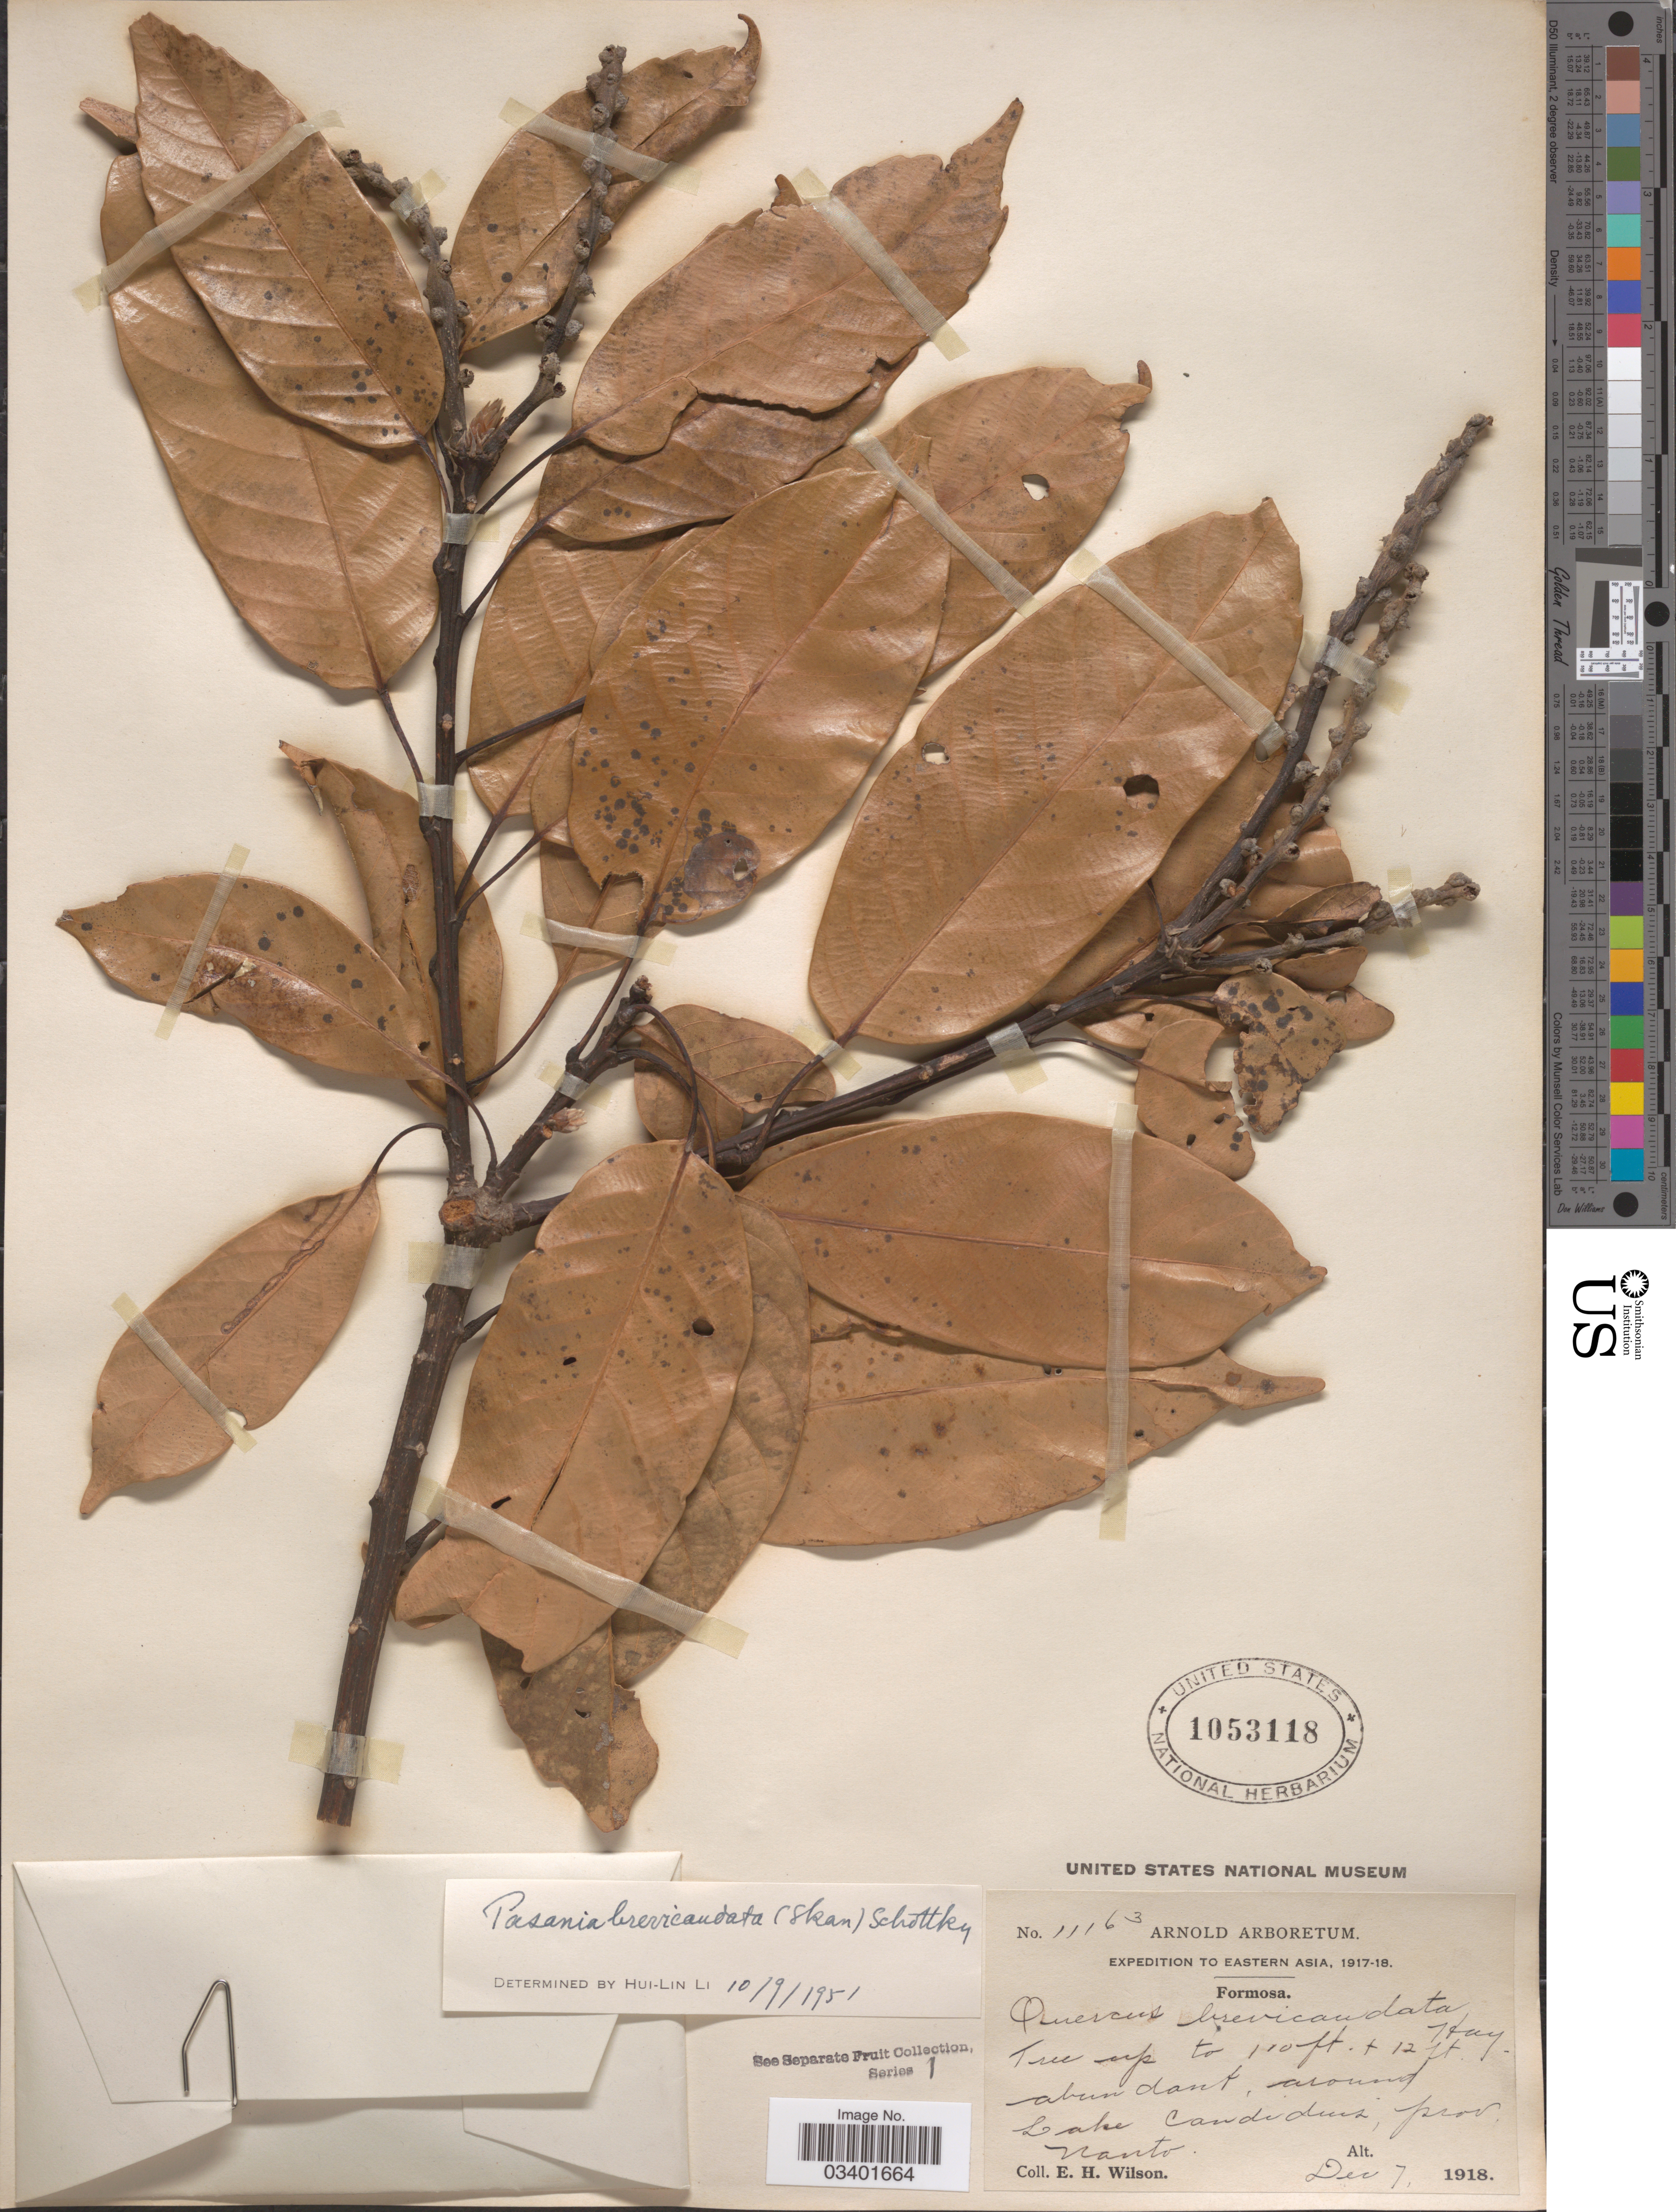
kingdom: Plantae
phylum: Tracheophyta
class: Magnoliopsida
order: Fagales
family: Fagaceae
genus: Lithocarpus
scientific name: Lithocarpus brevicaudatus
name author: (Skan) Hayata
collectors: E. Wilson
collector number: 11163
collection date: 1918-12-07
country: Taiwan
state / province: Nantou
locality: Eastern Asia. Formosa. Lake Candidius, prov. Nanto.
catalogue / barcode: US 1053118